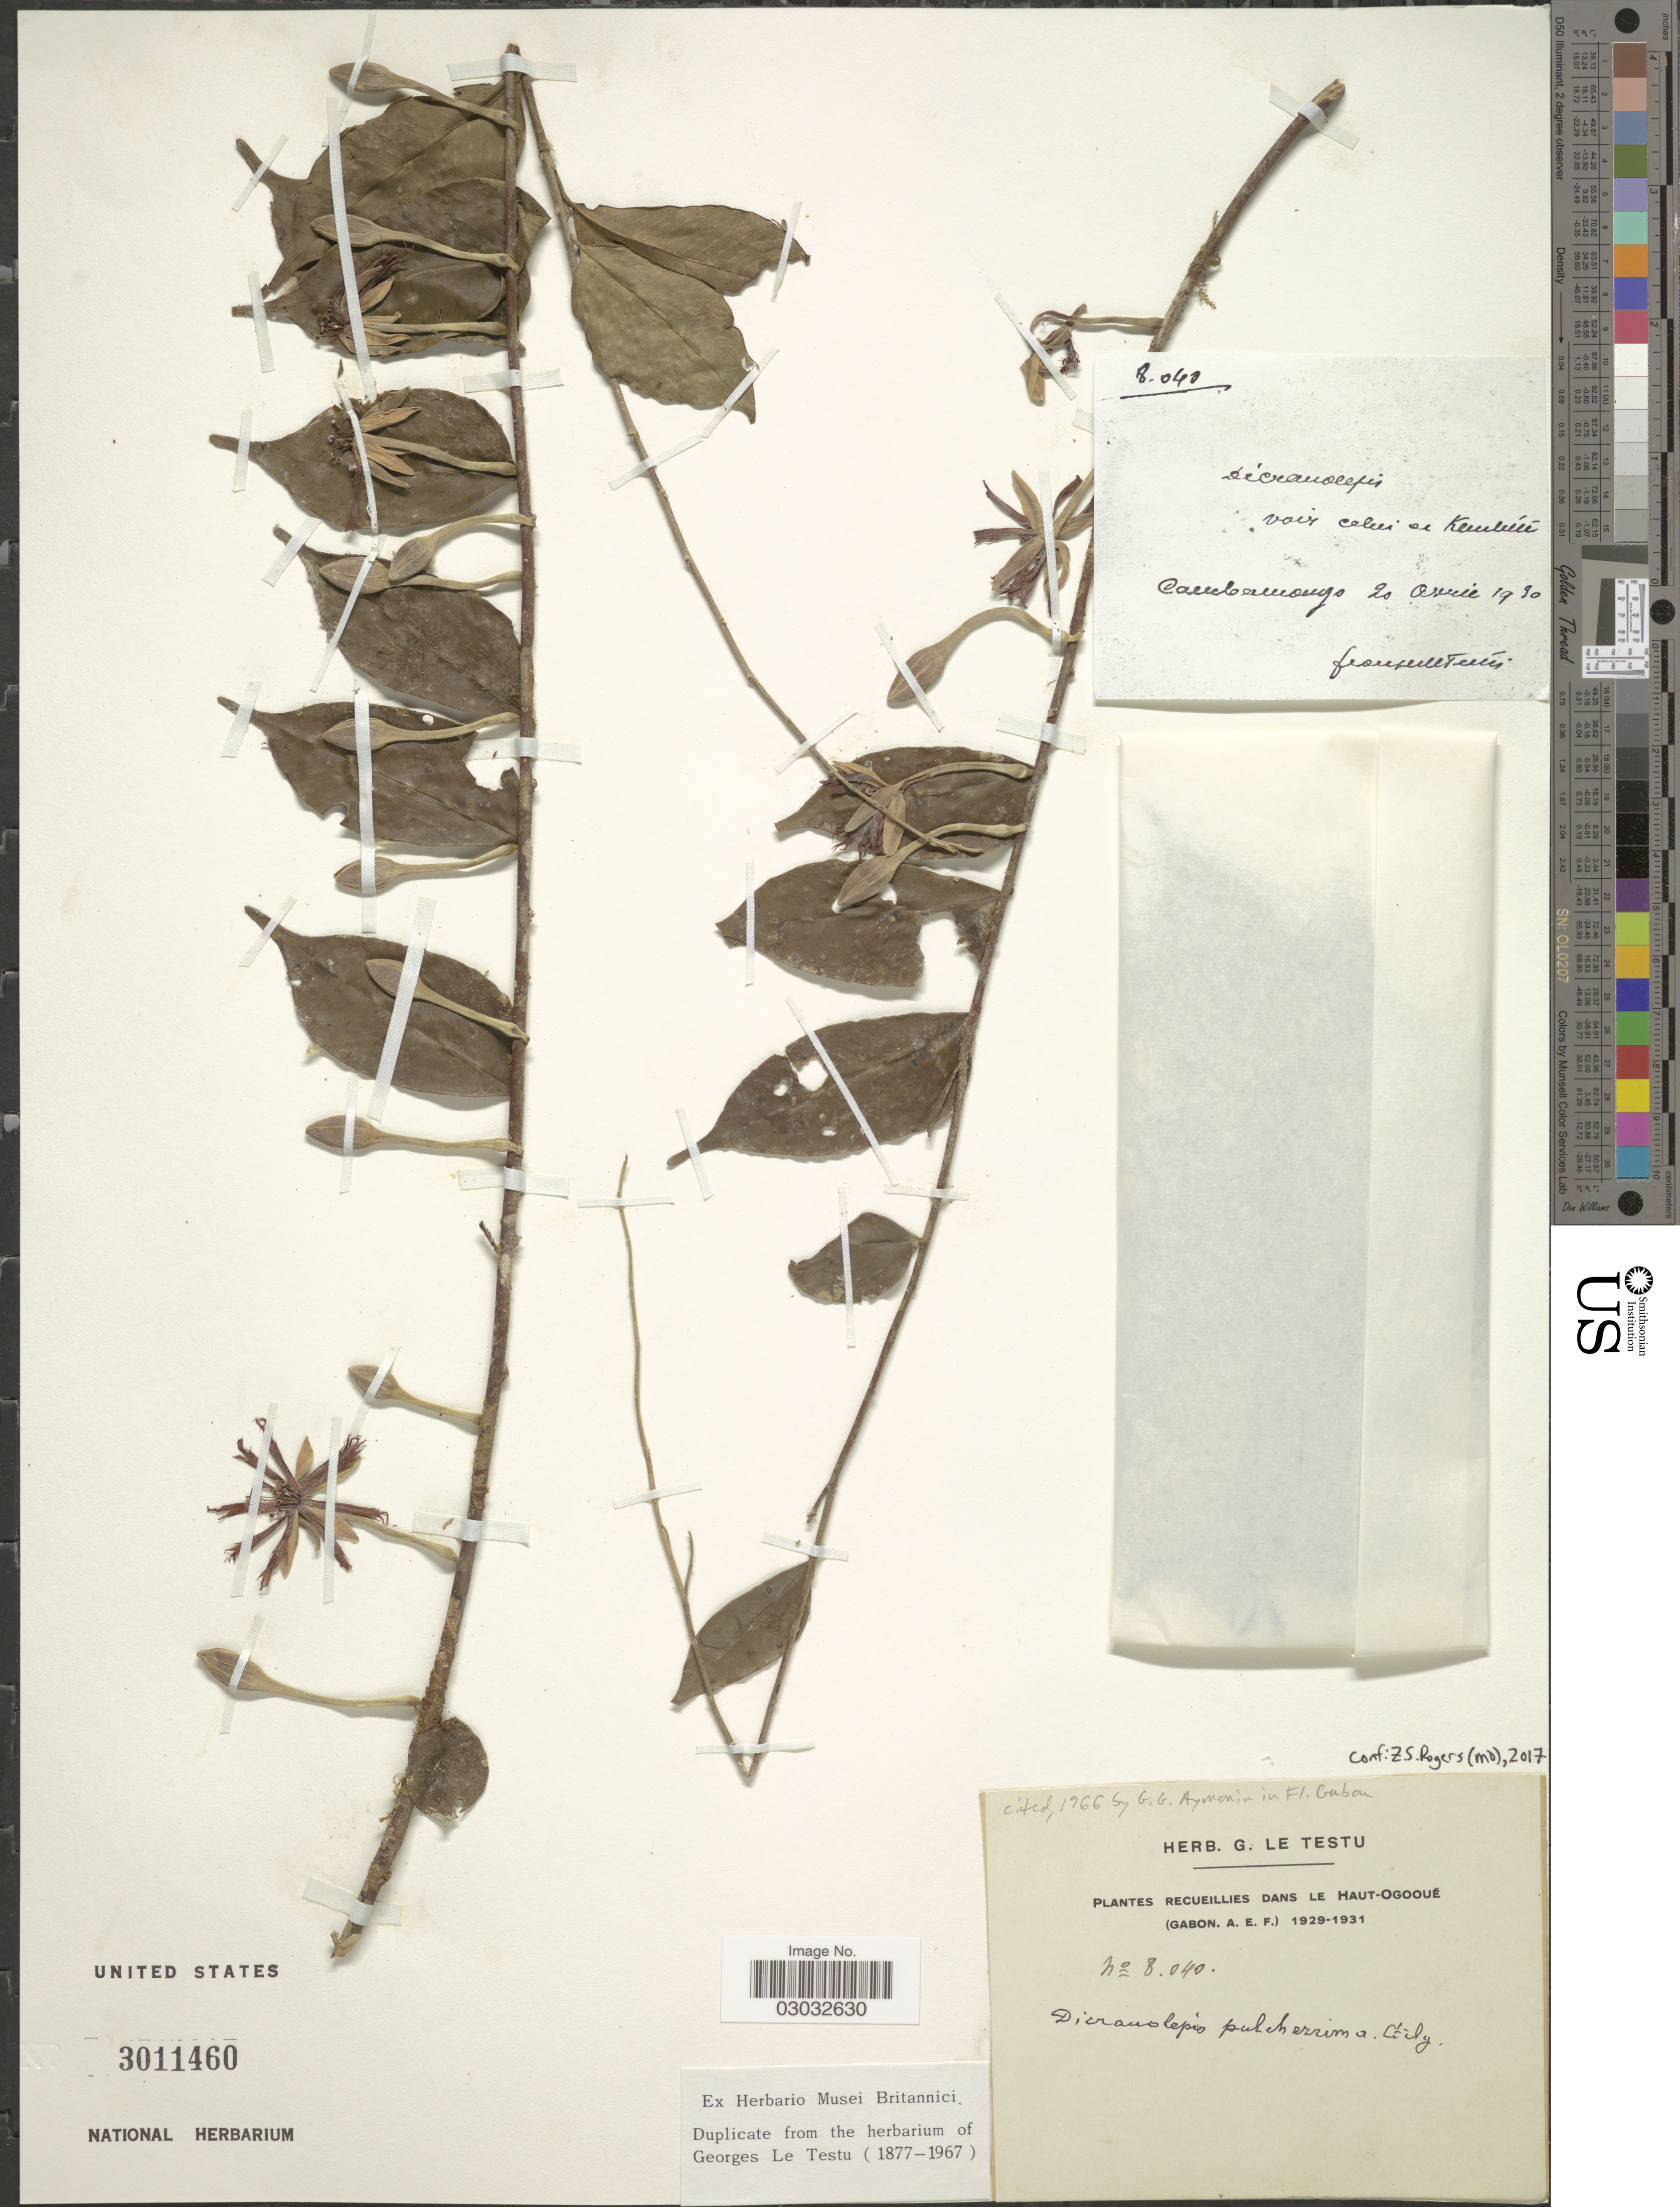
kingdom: Plantae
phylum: Tracheophyta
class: Magnoliopsida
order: Malvales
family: Thymelaeaceae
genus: Dicranolepis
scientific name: Dicranolepis pulcherrima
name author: Gilg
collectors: G. Le Testu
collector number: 8040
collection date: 1930-04-20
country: Gabon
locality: Dans le Haut-Ogooué (Gabon. A.E.F.). Cambamongo.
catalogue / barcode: US 3011460